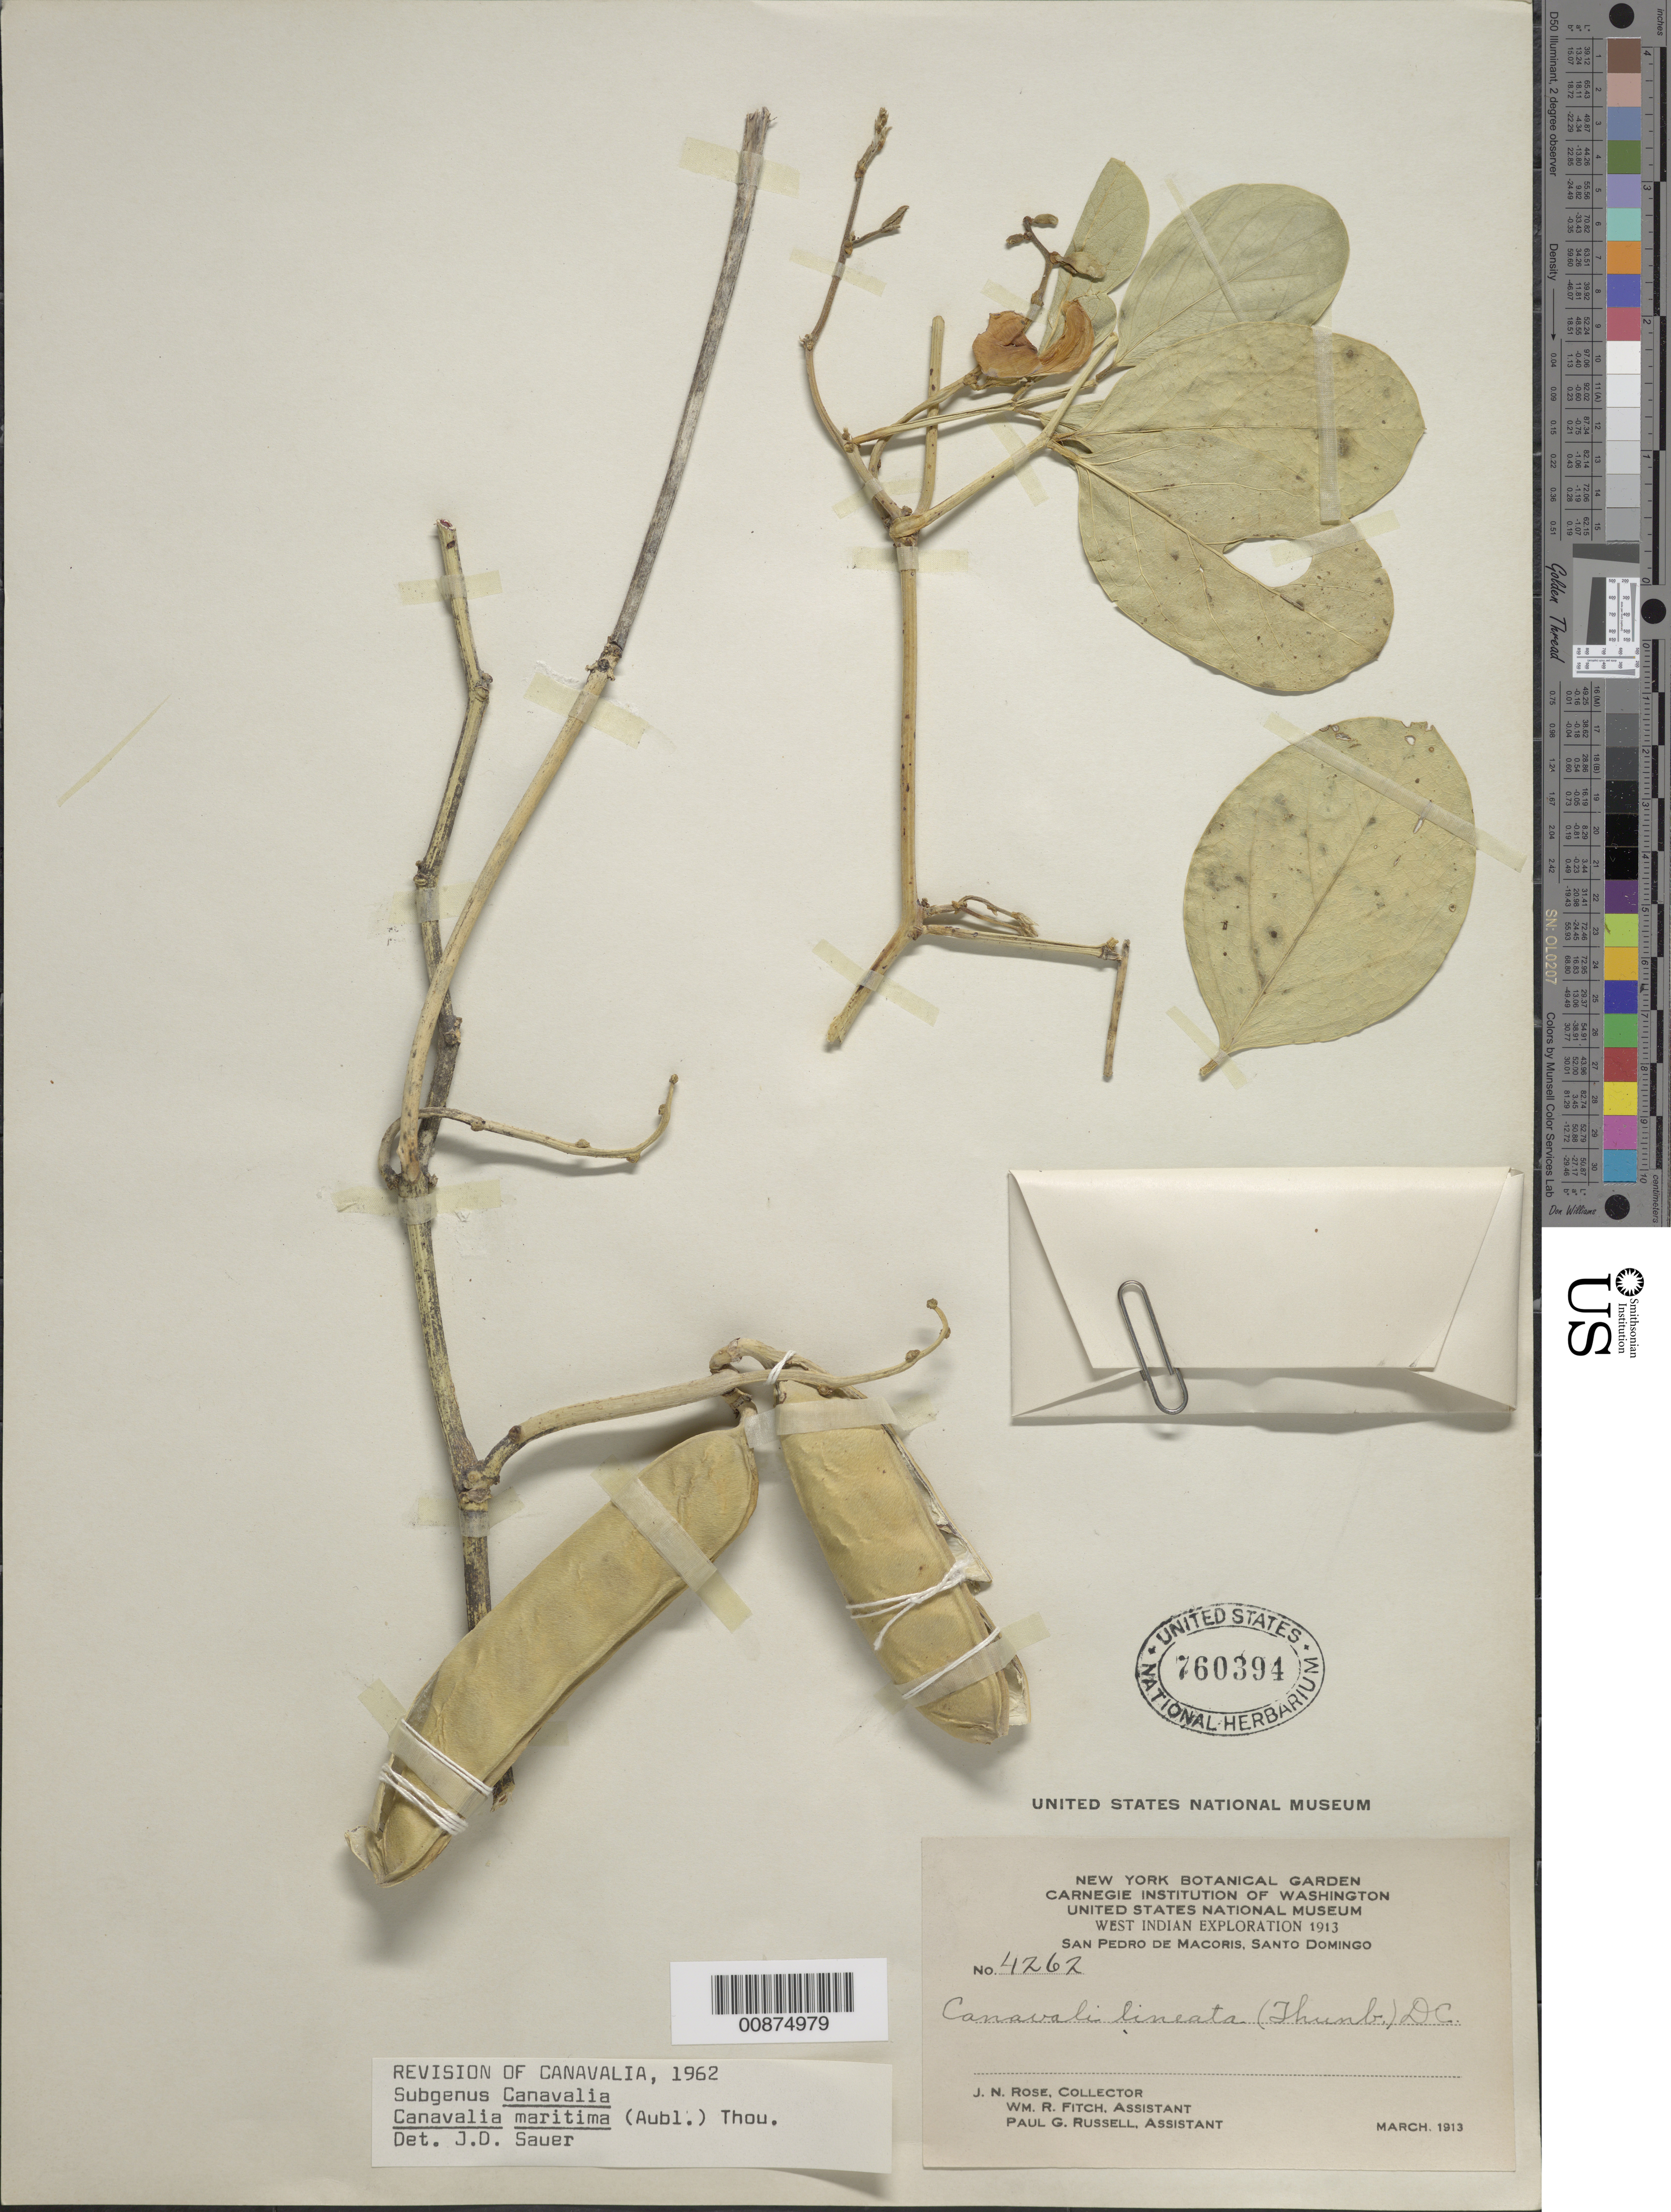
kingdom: Plantae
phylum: Tracheophyta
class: Magnoliopsida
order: Fabales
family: Fabaceae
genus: Canavalia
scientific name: Canavalia rosea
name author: (Sw.) DC.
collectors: J. N. Rose, W. R. Fitch & P. G. Russell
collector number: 4262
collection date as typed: Mar 1913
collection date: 1913-03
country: Dominican Republic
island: Hispaniola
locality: San Pedro de Macorís, Santo Domingo.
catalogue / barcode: US 760394